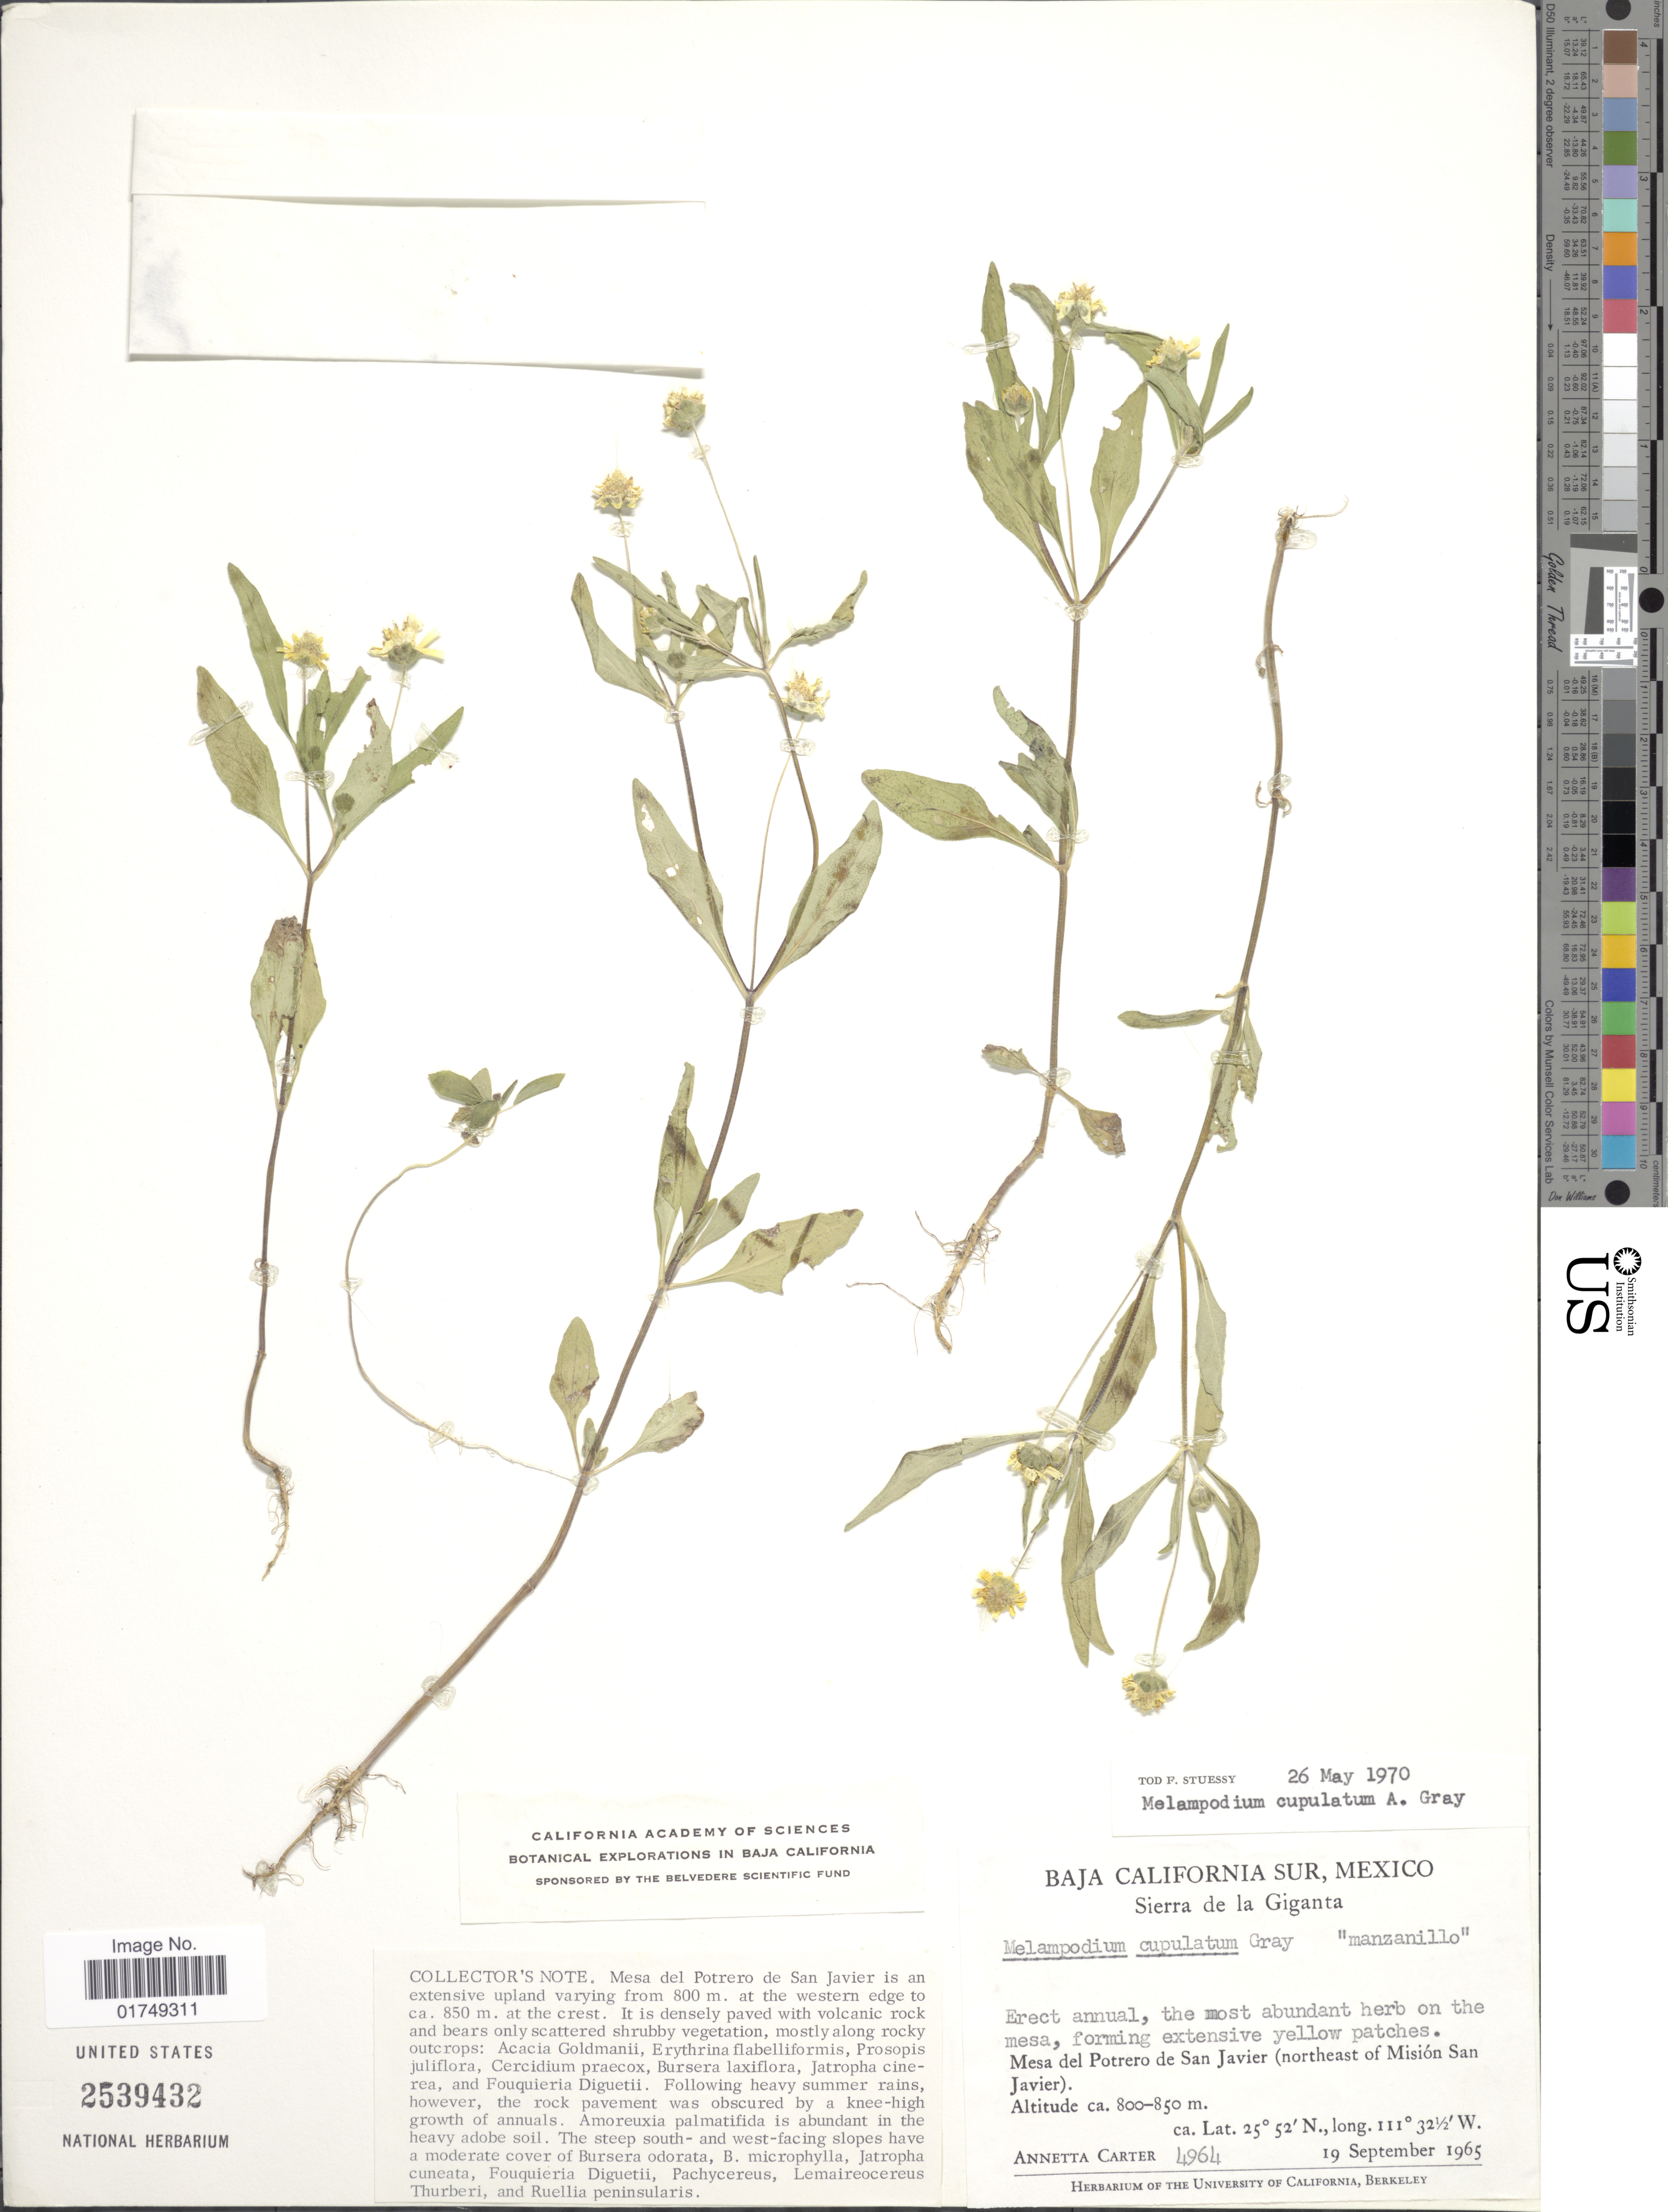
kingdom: Plantae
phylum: Tracheophyta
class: Magnoliopsida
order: Asterales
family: Asteraceae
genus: Melampodium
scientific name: Melampodium cupulatum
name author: A. Gray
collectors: A. M. Carter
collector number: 4964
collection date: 1965-09-19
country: Mexico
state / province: Baja California Sur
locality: Sierra de la Giganta, Mesa del Potrero de San Javier (northeast of Mision San Javier)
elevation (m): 800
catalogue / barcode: US 2539432